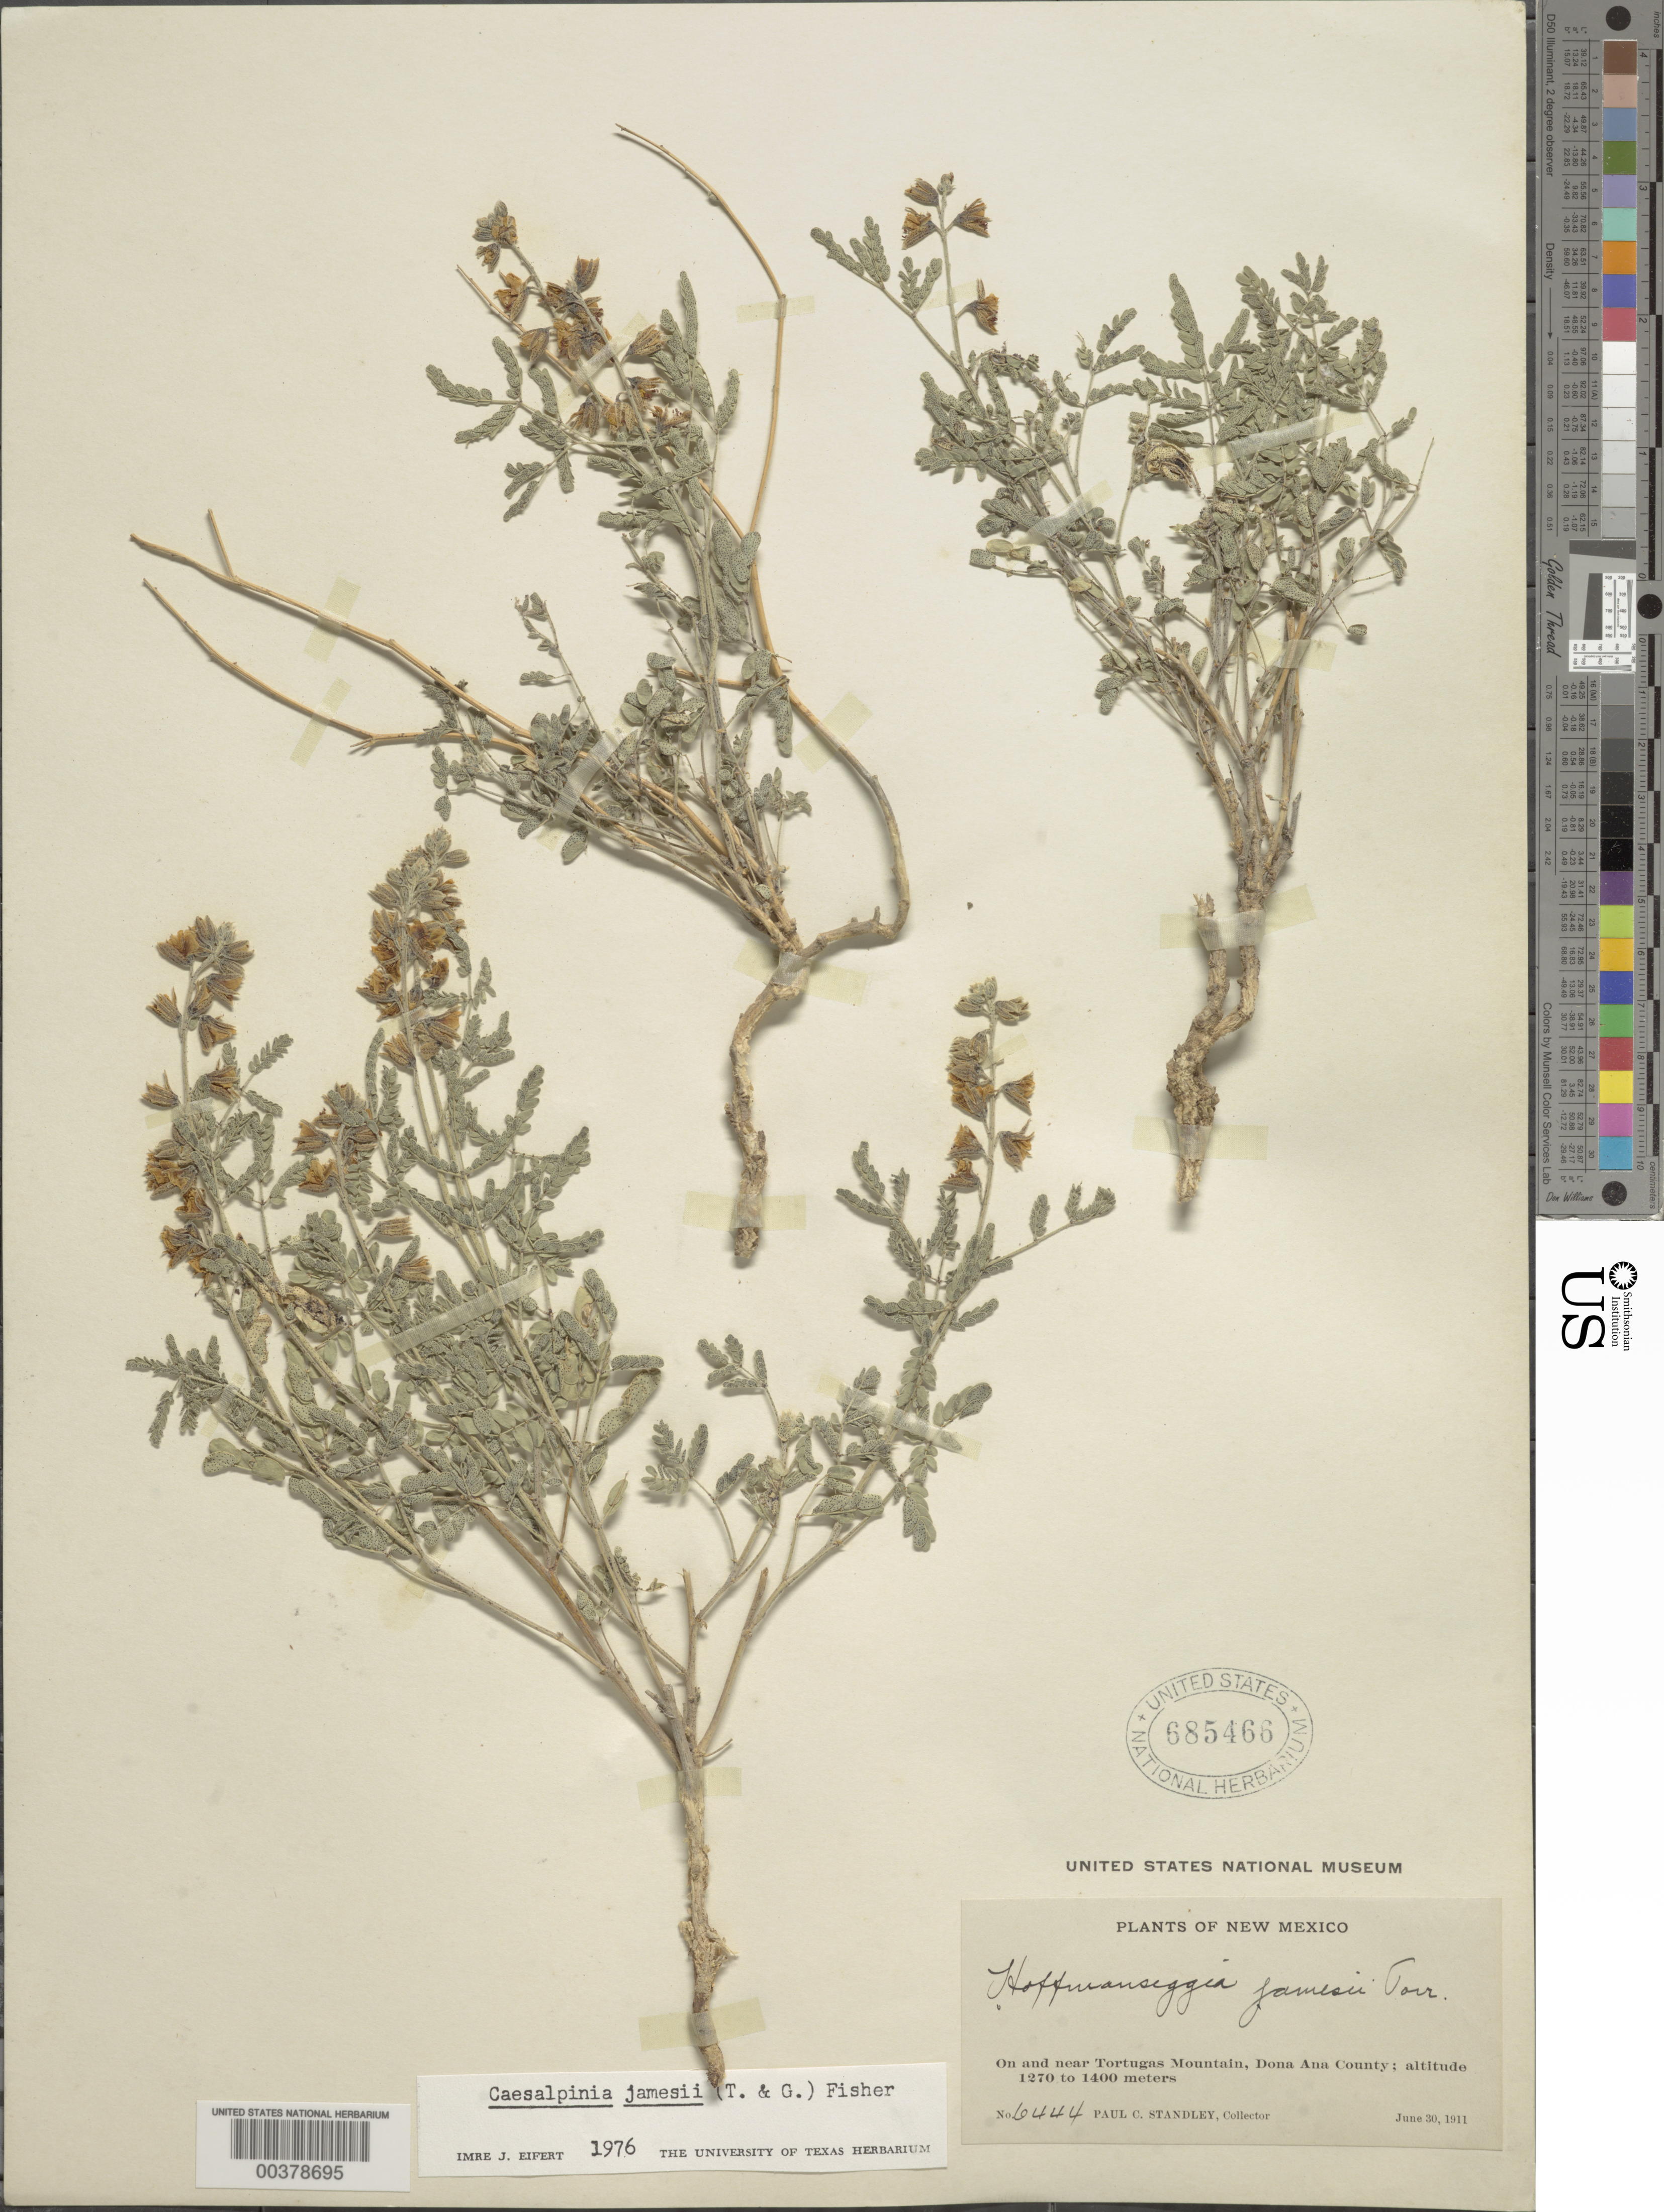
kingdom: Plantae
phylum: Tracheophyta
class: Magnoliopsida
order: Fabales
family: Fabaceae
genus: Pomaria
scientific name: Pomaria jamesii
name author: (Torr. & A. Gray) Walp.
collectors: P. C. Standley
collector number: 6444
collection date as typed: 30 Jun 1911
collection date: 1911-06-30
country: United States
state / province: New Mexico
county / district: Dona Ana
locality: On and near Tortugas Mountain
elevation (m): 1270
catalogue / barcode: US 685466